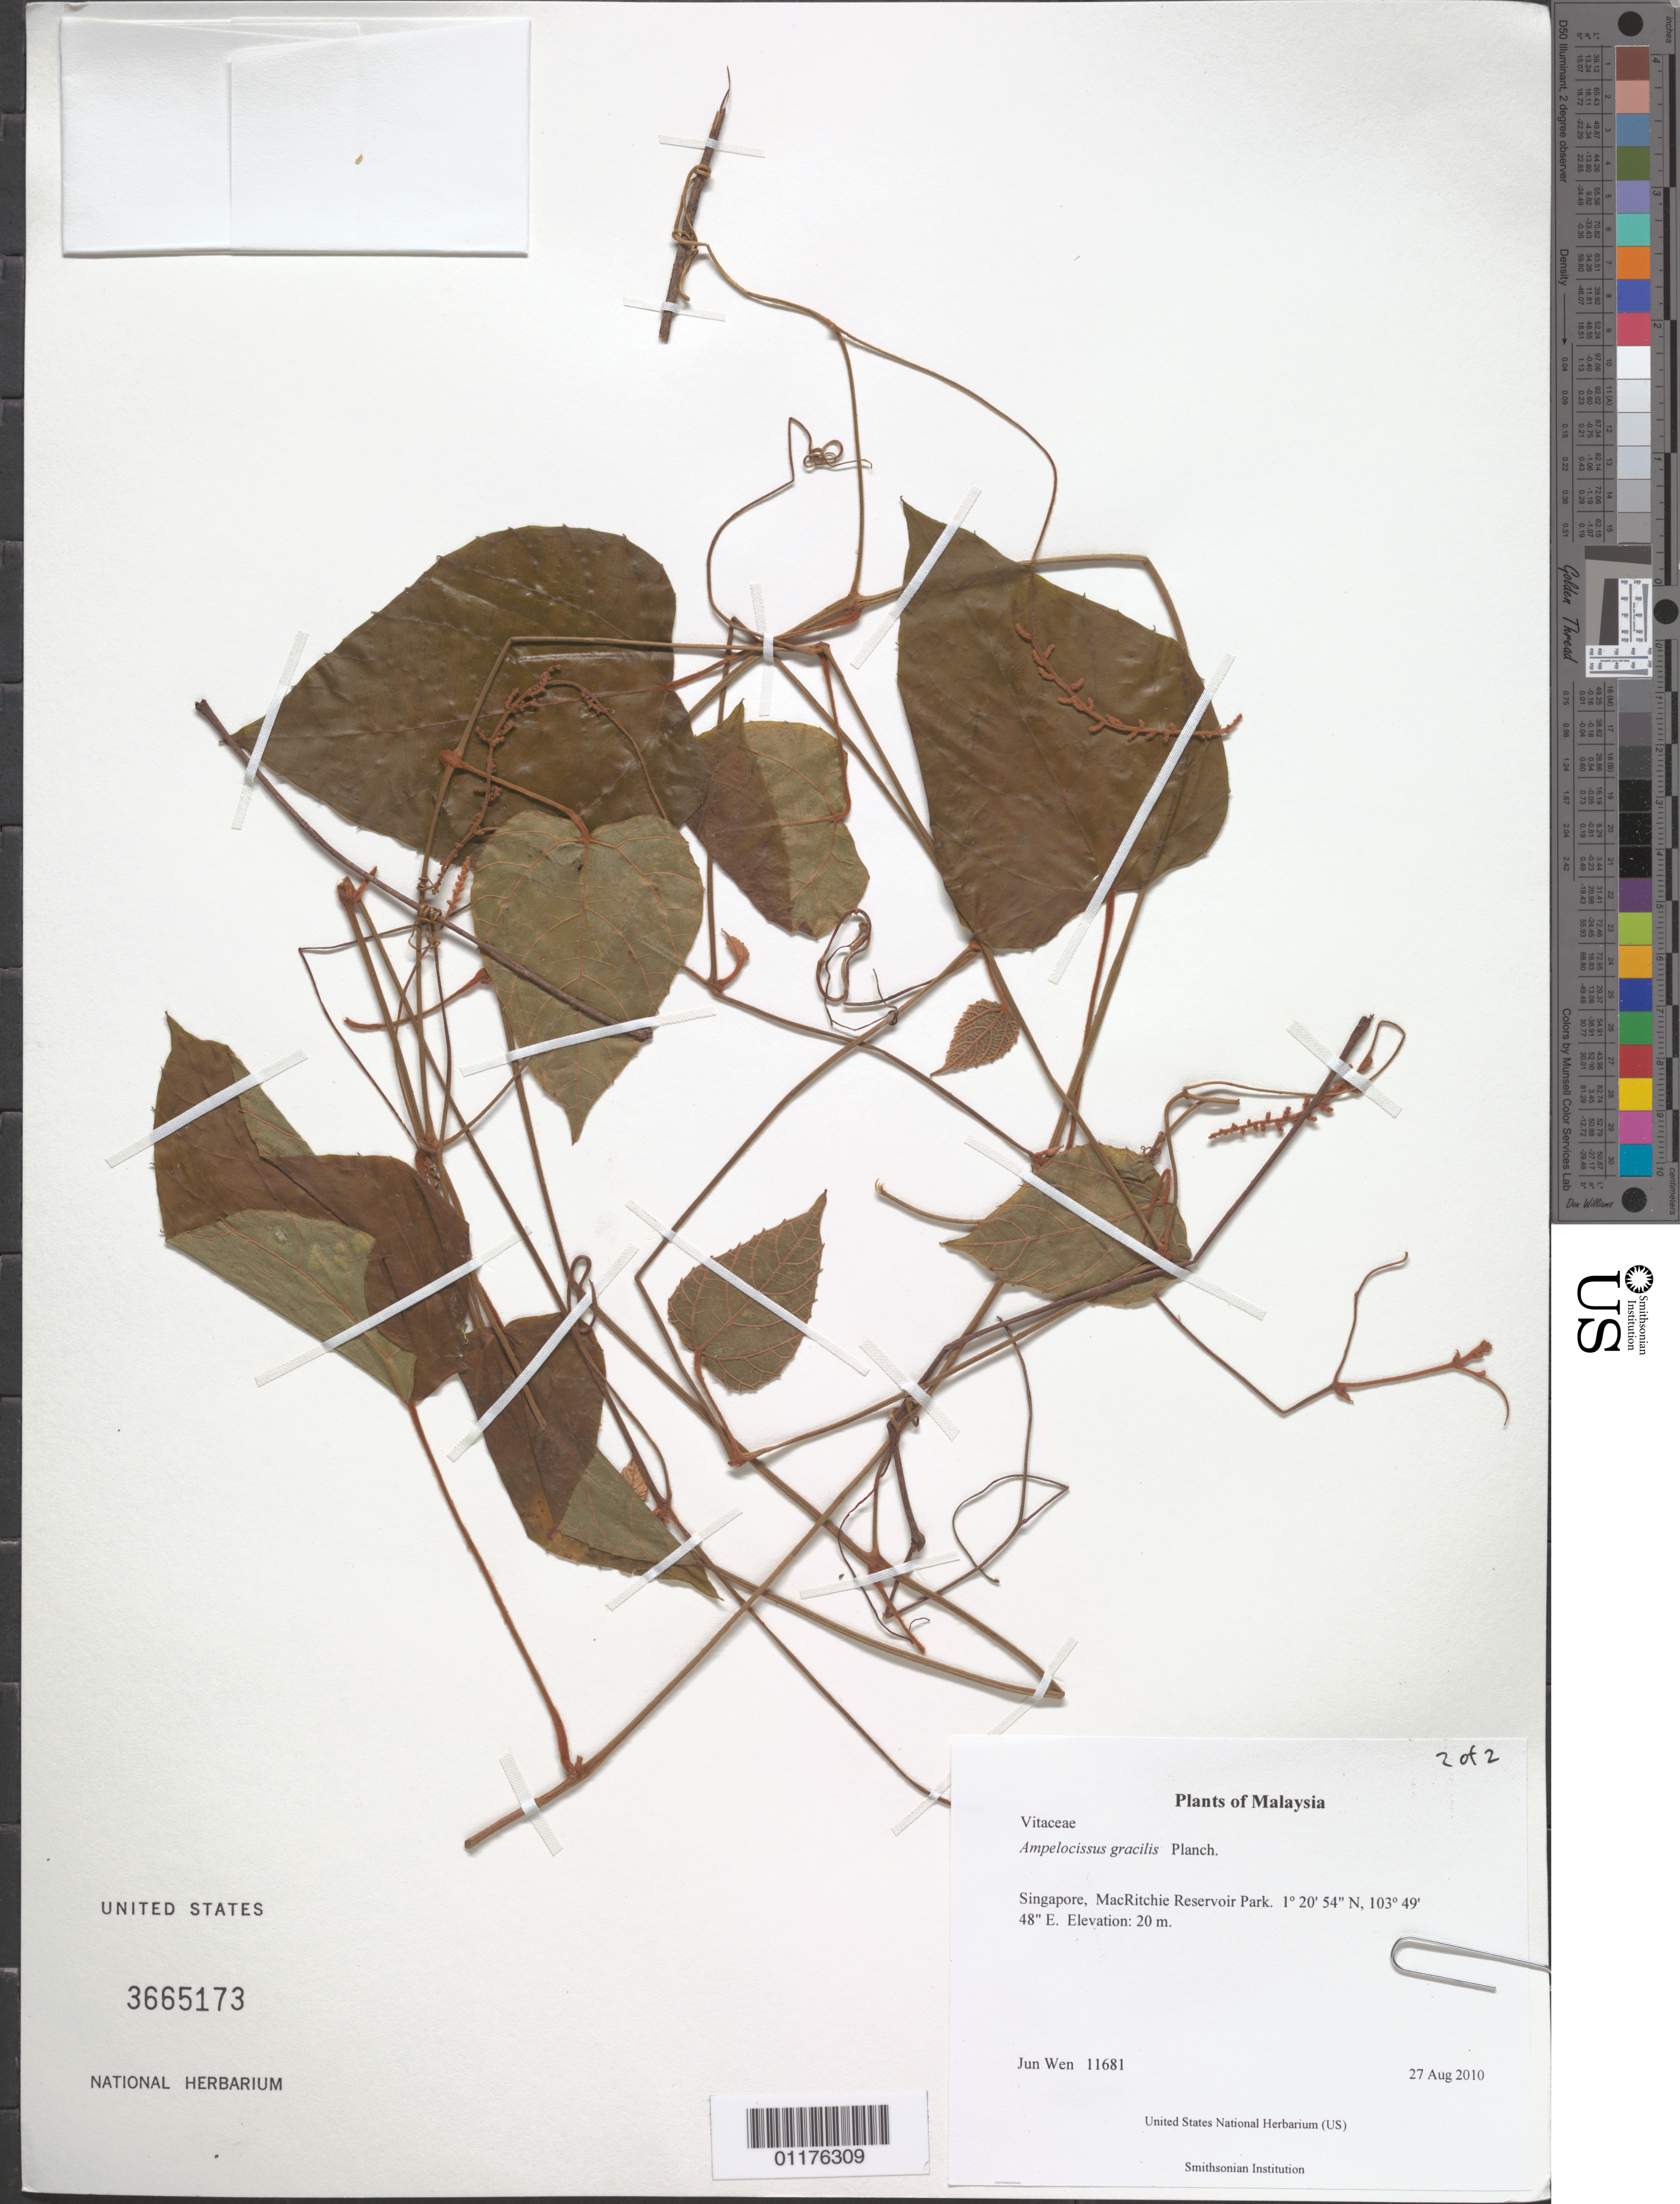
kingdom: Plantae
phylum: Tracheophyta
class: Magnoliopsida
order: Vitales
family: Vitaceae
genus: Ampelocissus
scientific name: Ampelocissus gracilis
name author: Planch.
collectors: J. Wen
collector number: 11681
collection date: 2010-08-27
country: Singapore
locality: MacRitchie Reservoir Park.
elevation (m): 20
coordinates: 01 20.909 N, 103 49.800 E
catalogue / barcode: US 3665173